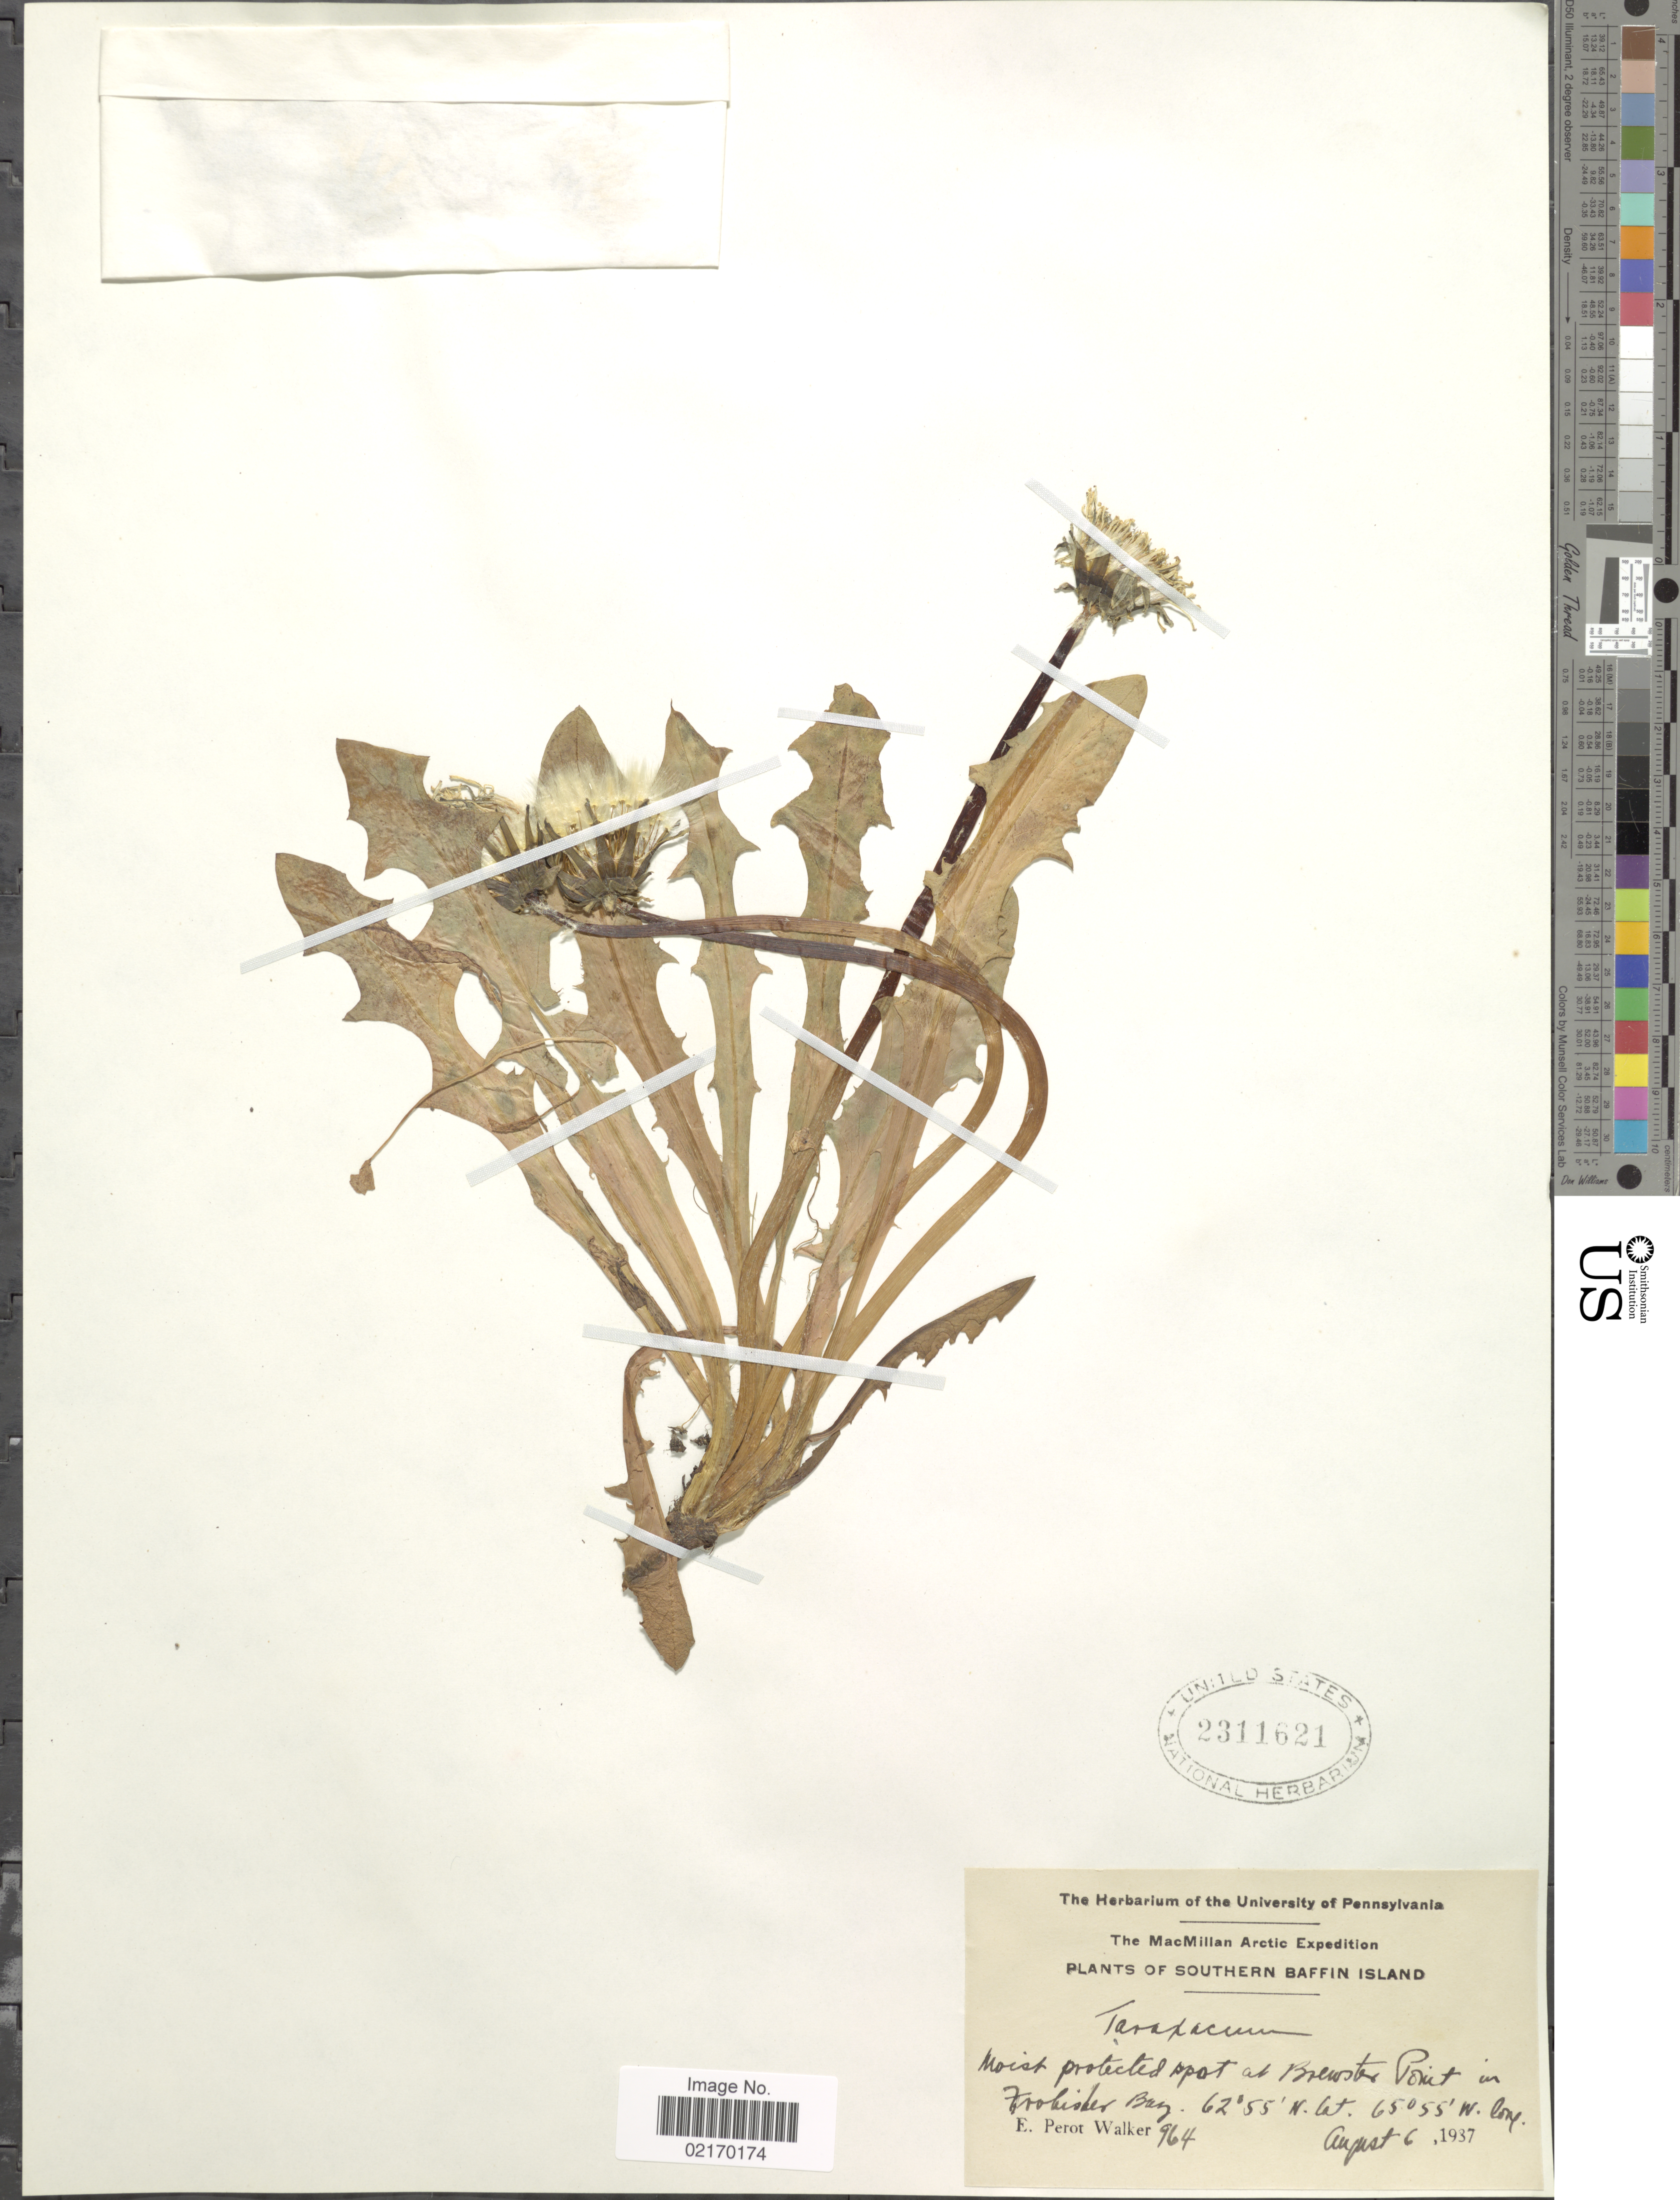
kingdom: Plantae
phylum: Tracheophyta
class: Magnoliopsida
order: Asterales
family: Asteraceae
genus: Taraxacum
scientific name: Taraxacum sp.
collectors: E. P. Walker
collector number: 964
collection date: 1937-08-06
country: Canada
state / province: Nunavut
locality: MacMillan Arctic, Southern Baffin Island, moist protected spot at Brewster Point in Frobisher Bay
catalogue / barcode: US 2311621